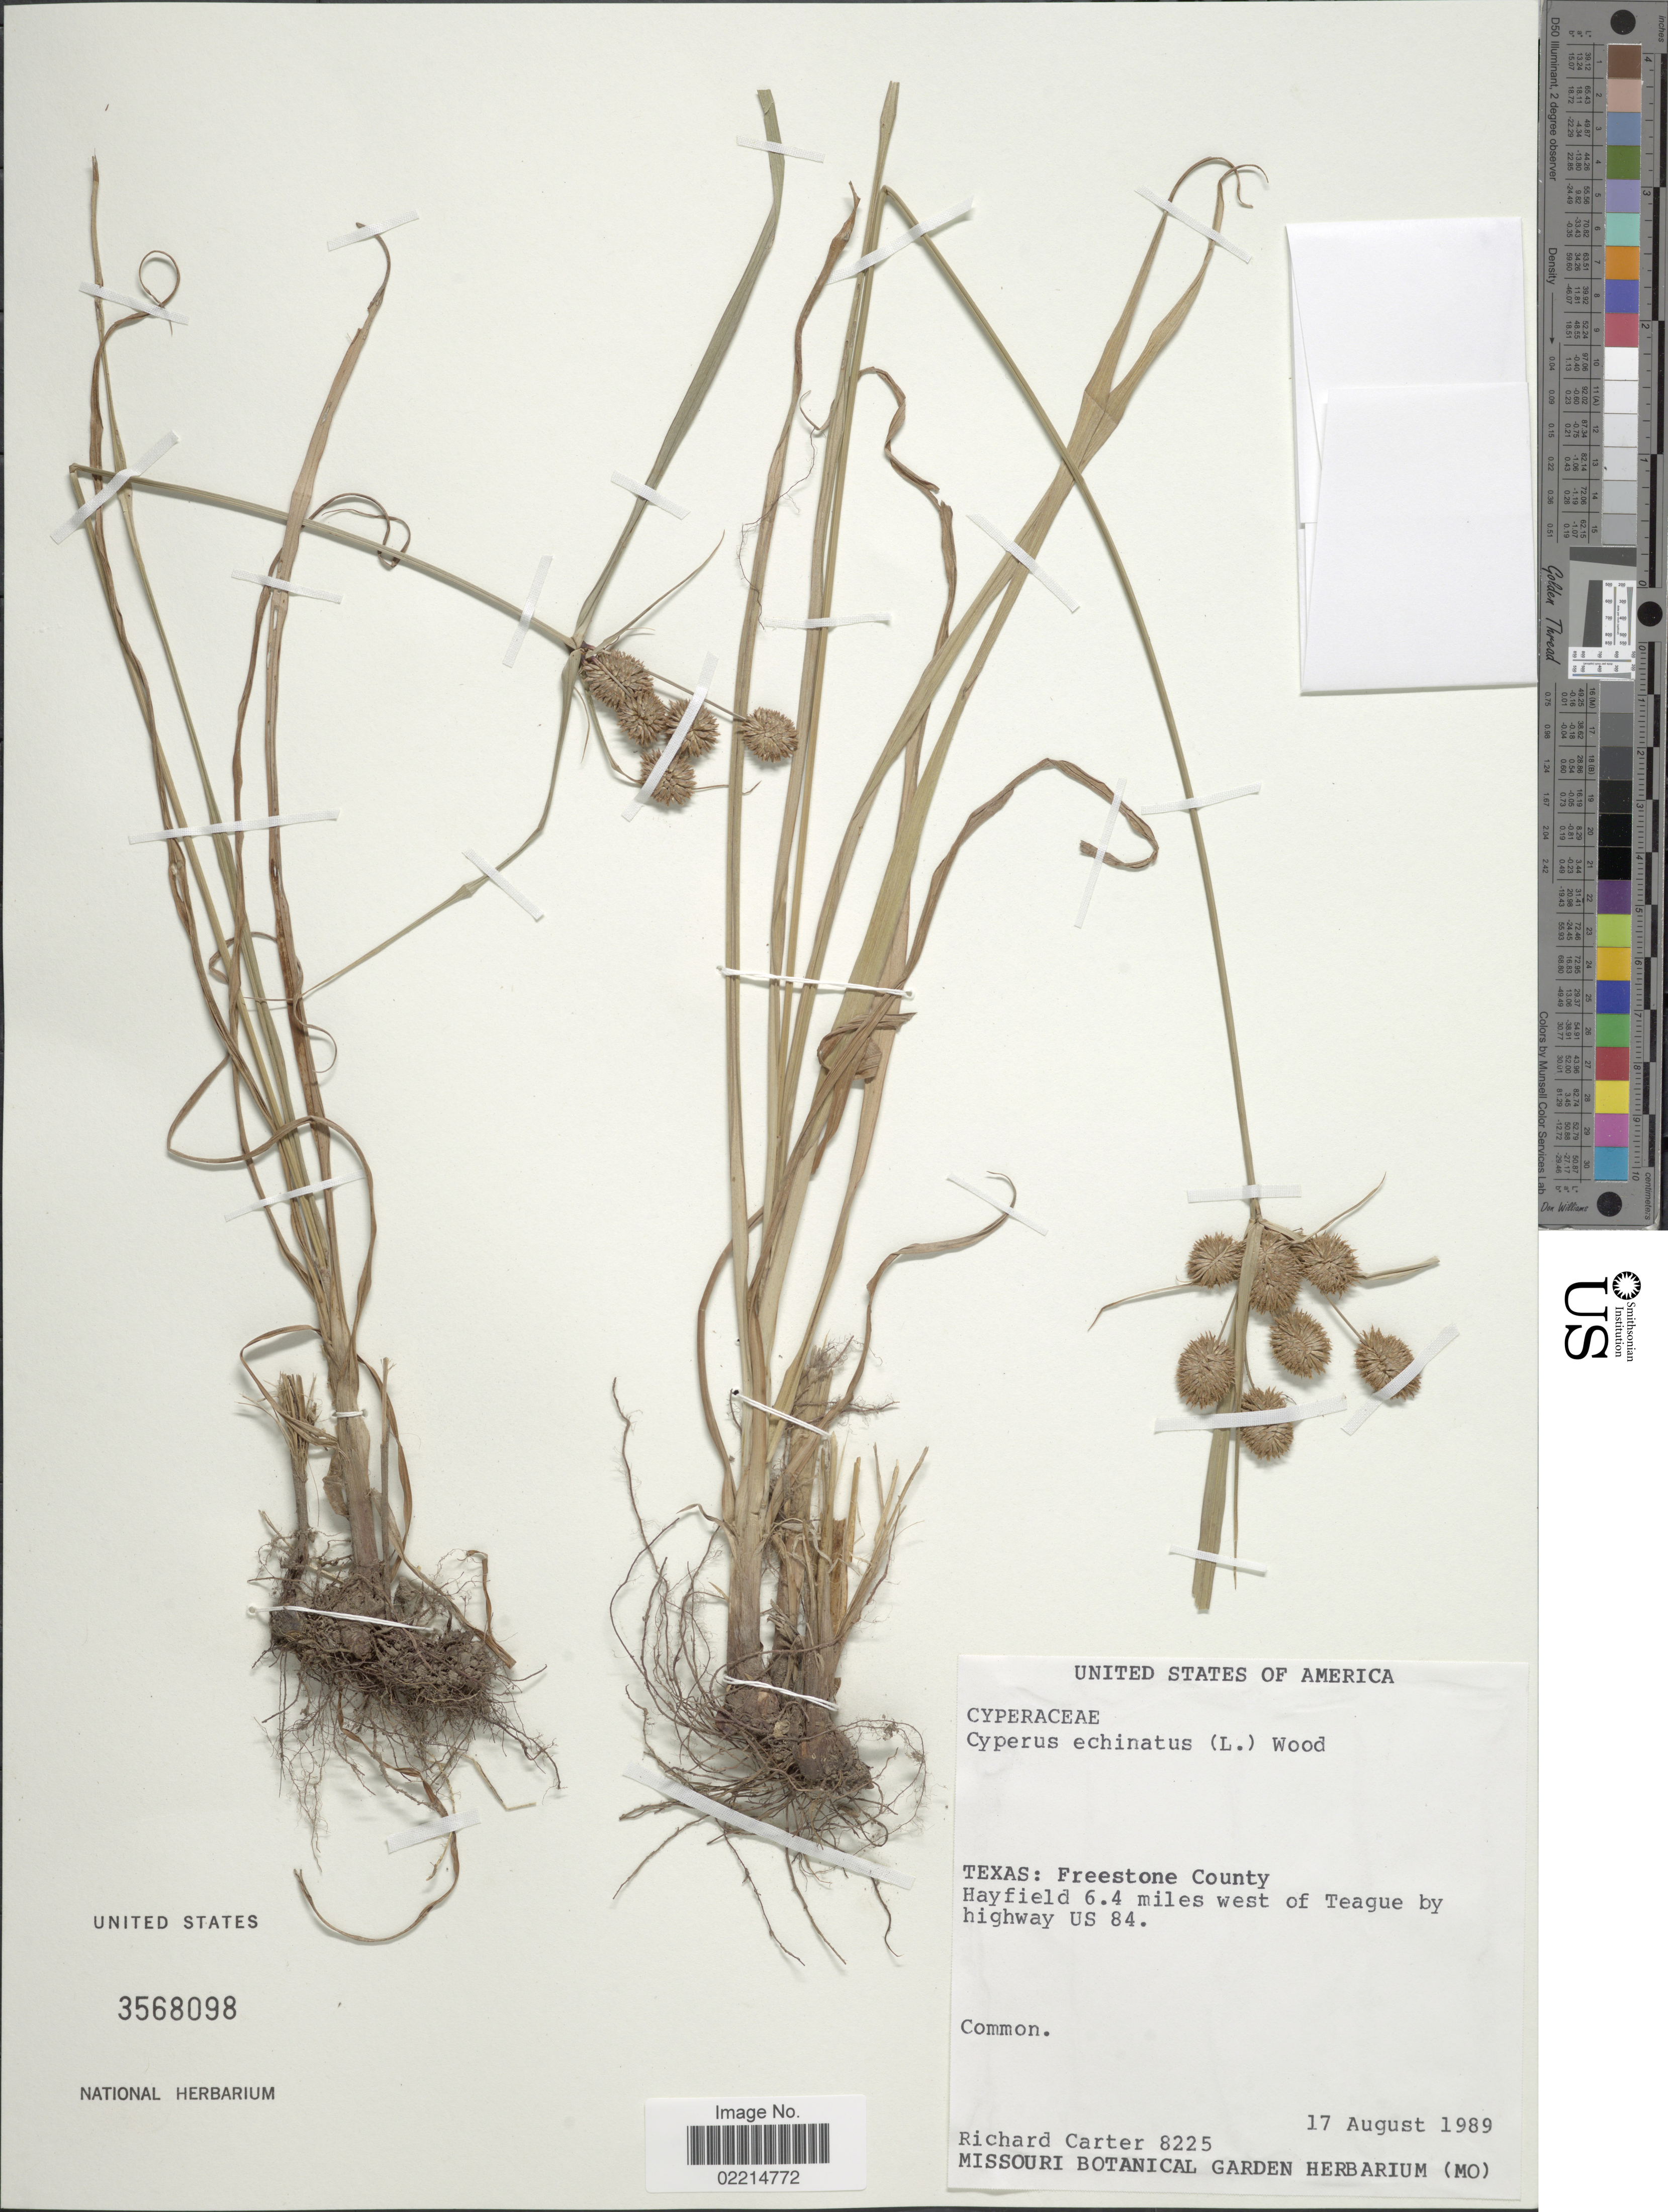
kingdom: Plantae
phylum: Tracheophyta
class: Liliopsida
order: Poales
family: Cyperaceae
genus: Cyperus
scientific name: Cyperus echinatus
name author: (L.) Alph. Wood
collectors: R. Carter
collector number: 8225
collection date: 1989-08-17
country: United States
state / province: Texas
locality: Freestone County. Hayfield 6.4 miles west of Teague by highway US 84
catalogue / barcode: US 3568098